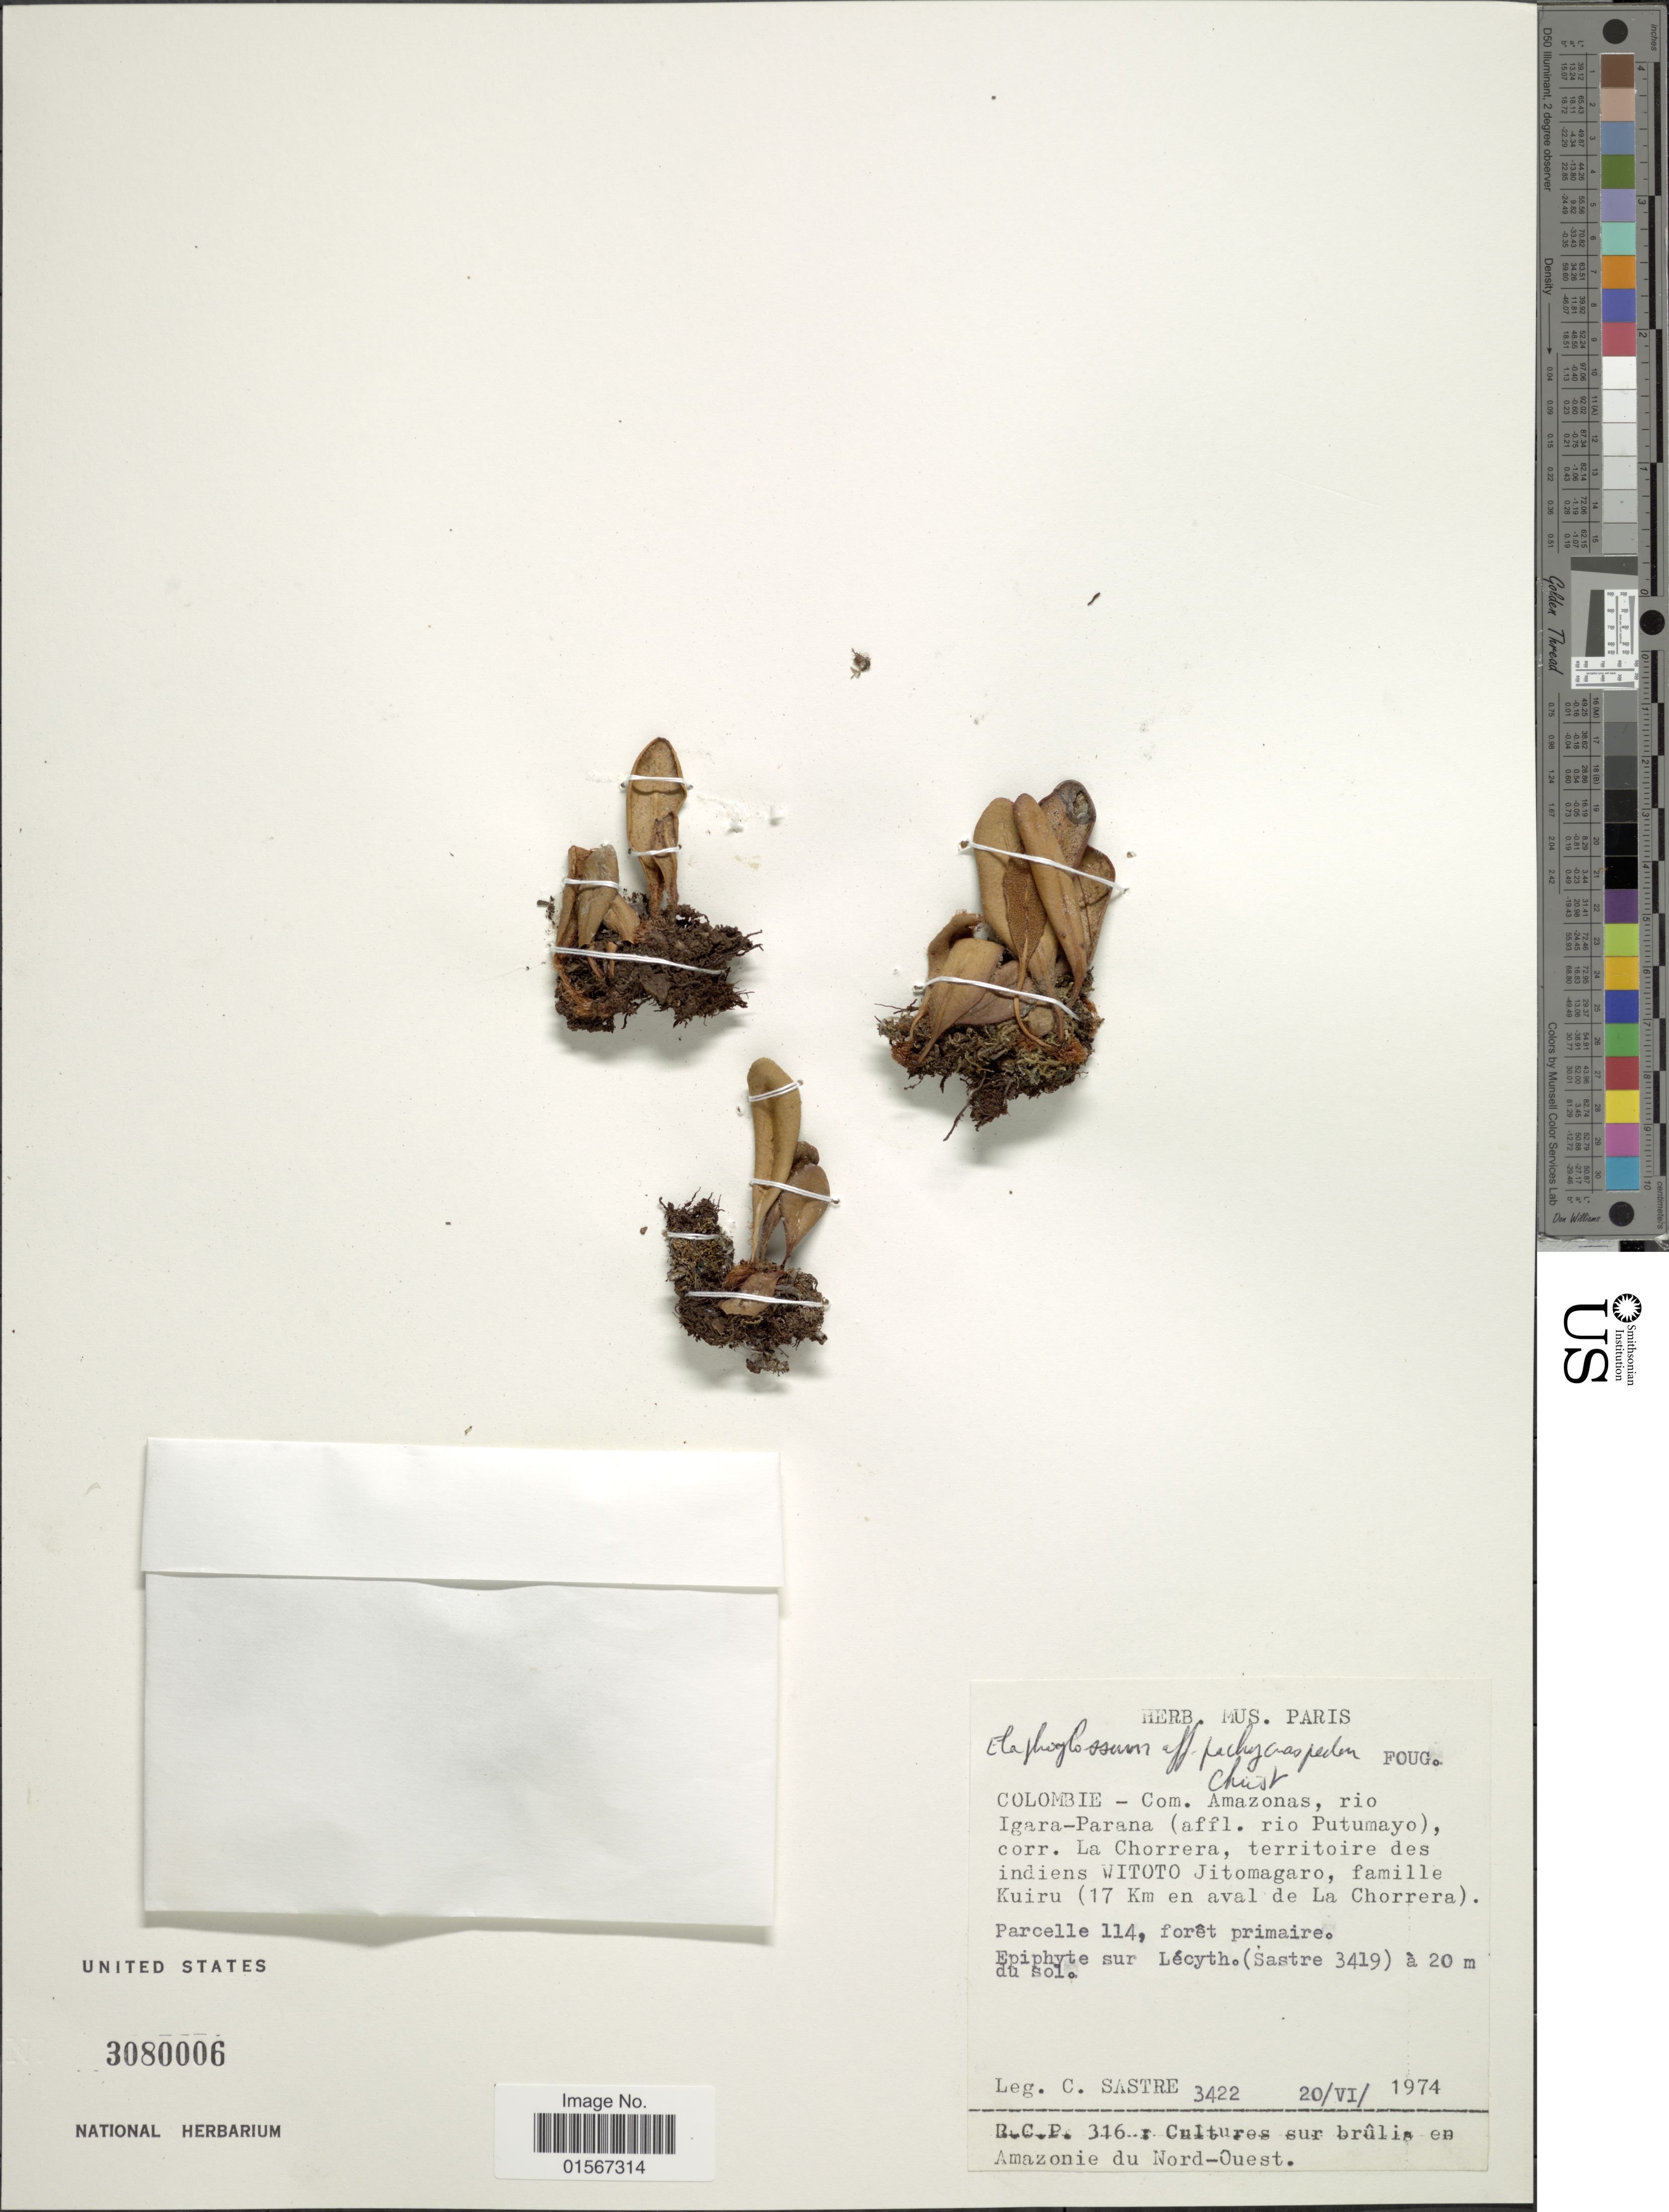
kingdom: Plantae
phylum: Tracheophyta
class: Polypodiopsida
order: Polypodiales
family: Dryopteridaceae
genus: Elaphoglossum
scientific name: Elaphoglossum pachycraspedon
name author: Christ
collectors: C. Sastre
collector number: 3422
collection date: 1974-06-20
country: Colombia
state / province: Amazônas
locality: Colombie-Com. Amazonas, rio Igara-Parana (affl. rio Putumayo), corr. La Chorrera, territoire des indies Witoto Jitomagaro, famille Kuiru (17 Km en aval de La Chorrera). Parcella 114.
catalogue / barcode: US 3080006